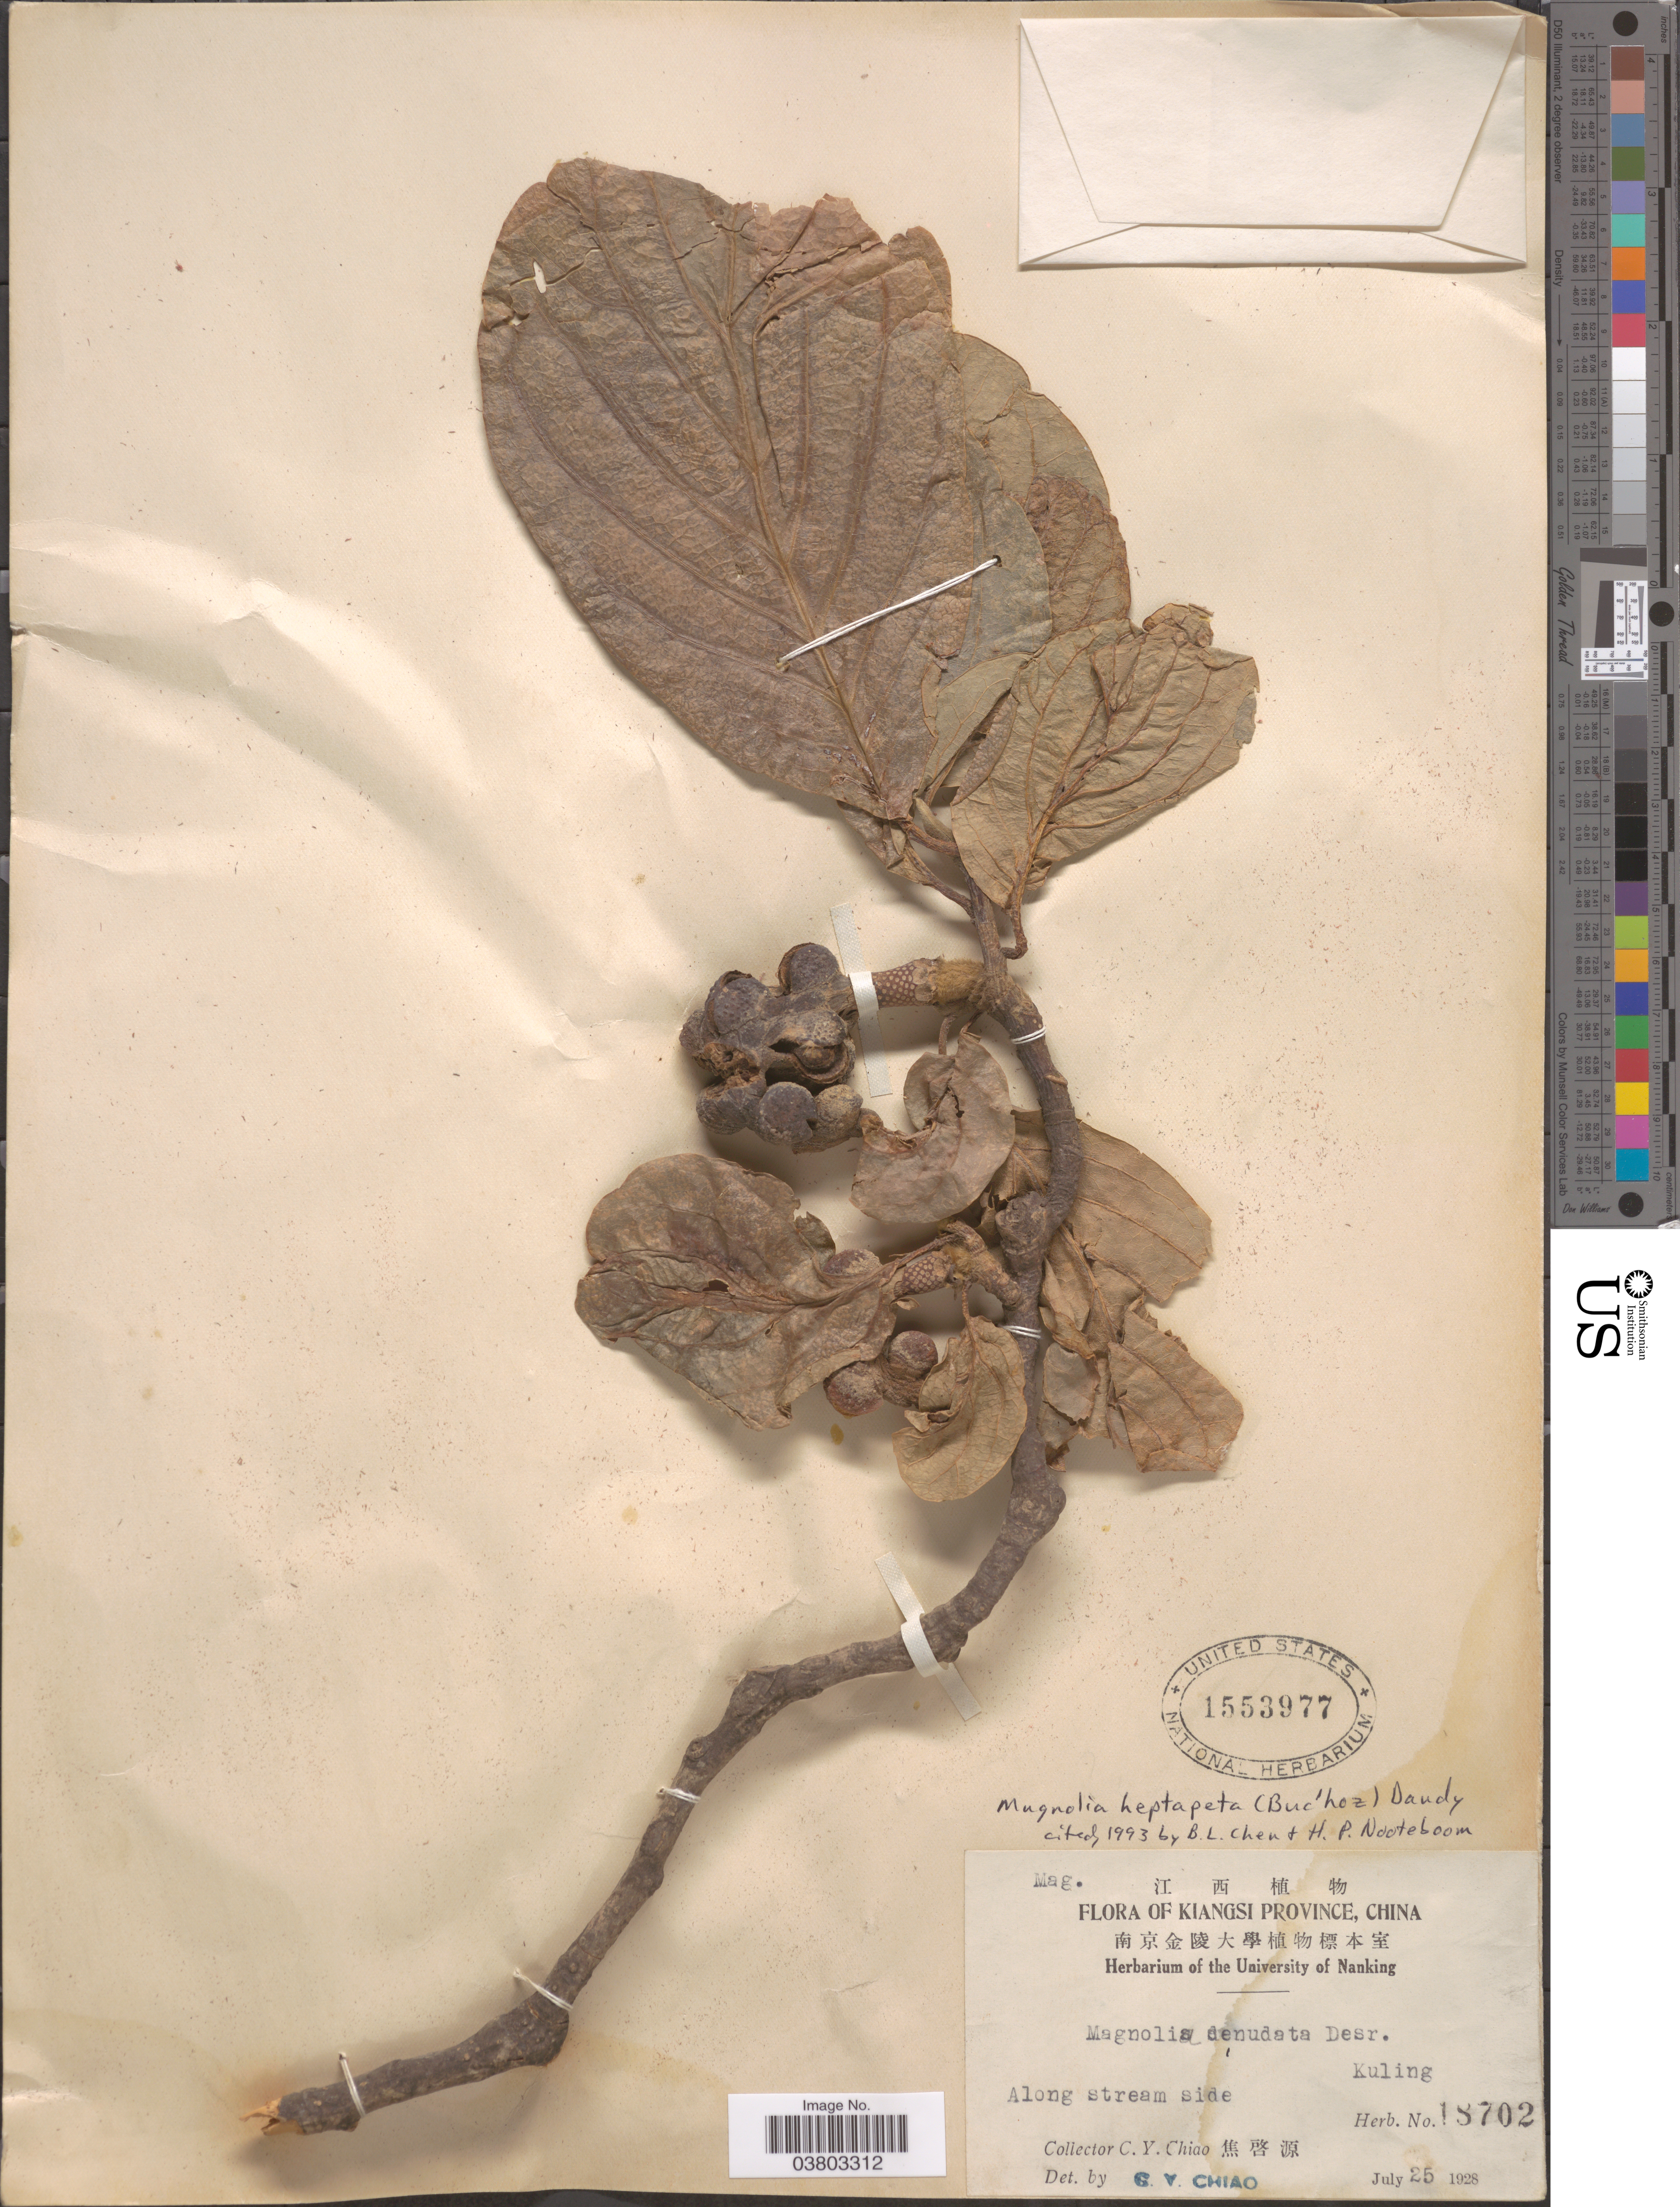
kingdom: Plantae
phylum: Tracheophyta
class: Magnoliopsida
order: Magnoliales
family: Magnoliaceae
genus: Magnolia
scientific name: Magnolia heptapeta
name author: (Buc'hoz) Dandy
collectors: C. Y. Chiao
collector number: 18702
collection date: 1928-07-25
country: China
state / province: Jiangxi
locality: Kiangsi Province. Kuling. Along stream side.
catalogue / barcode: US 1553977